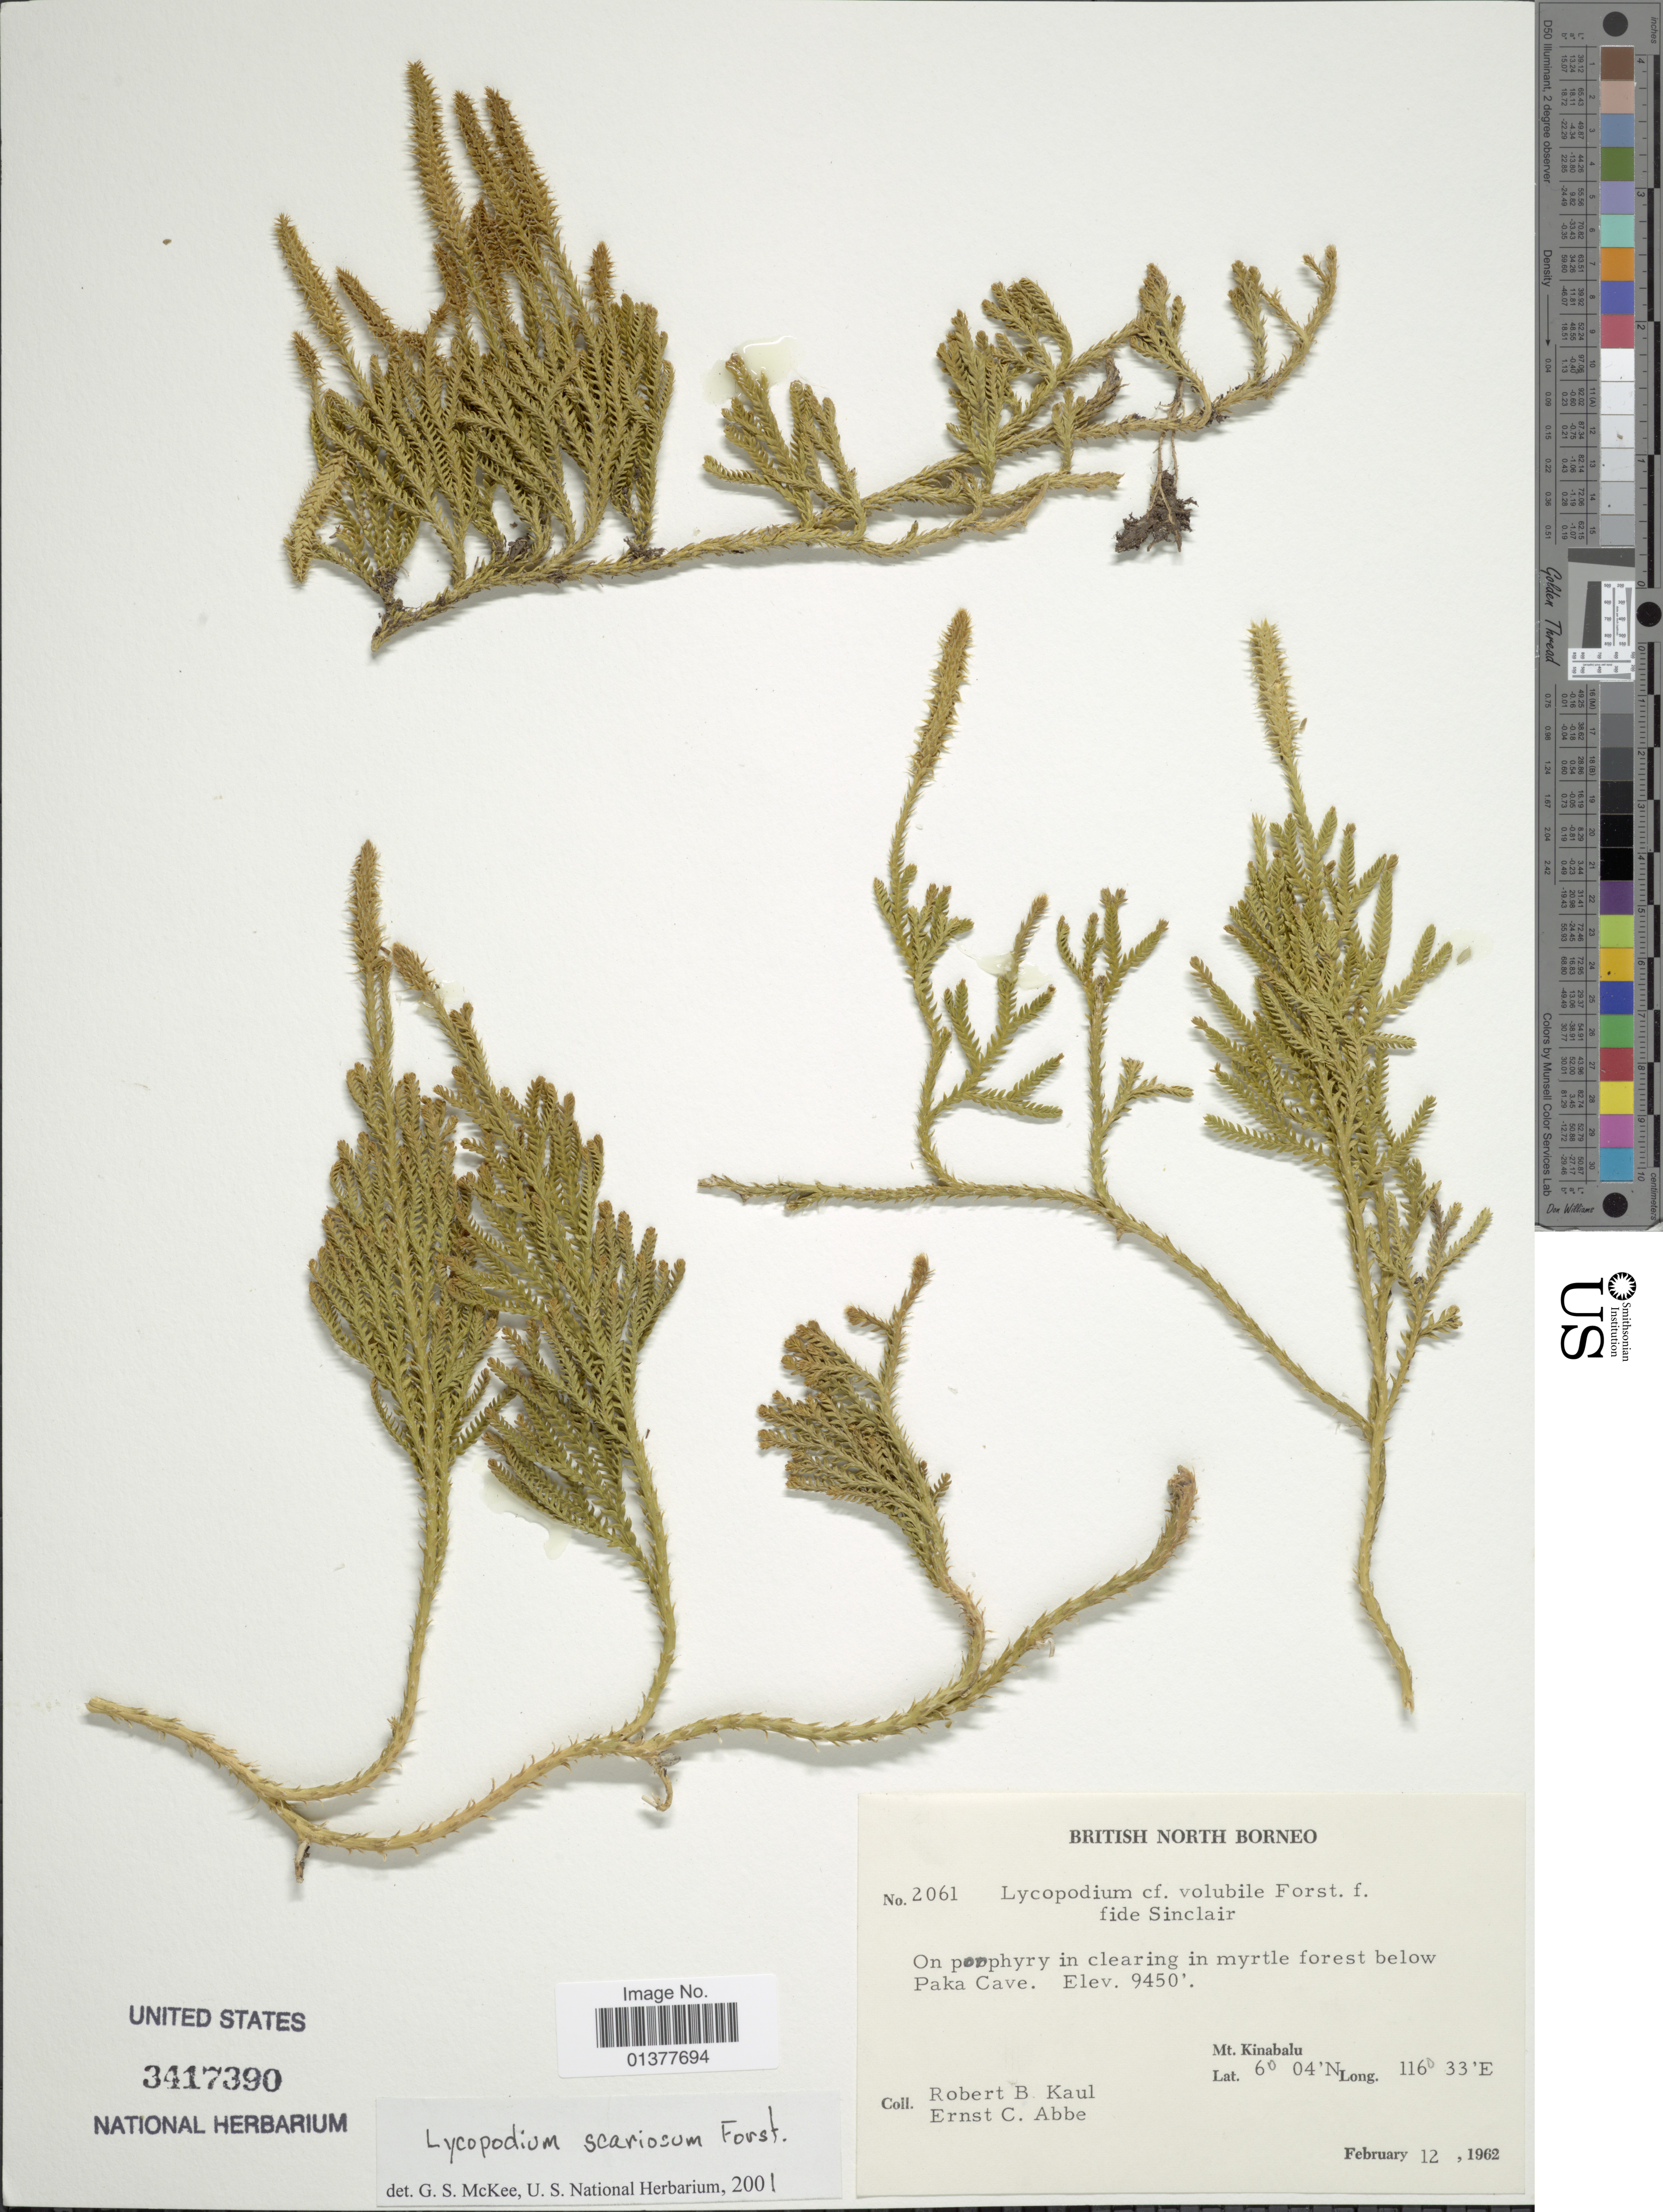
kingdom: Plantae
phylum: Tracheophyta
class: Lycopodiopsida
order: Lycopodiales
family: Lycopodiaceae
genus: Diphasium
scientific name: Diphasium scariosum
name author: (G. Forst.) Rothm.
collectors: R. Kaul & E. C. Abbe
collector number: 2061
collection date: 1962-02-12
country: Malaysia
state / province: Sabah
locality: British North Borneo, Paka Cave, Mt. Kinabalu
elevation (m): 9450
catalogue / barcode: US 3417390